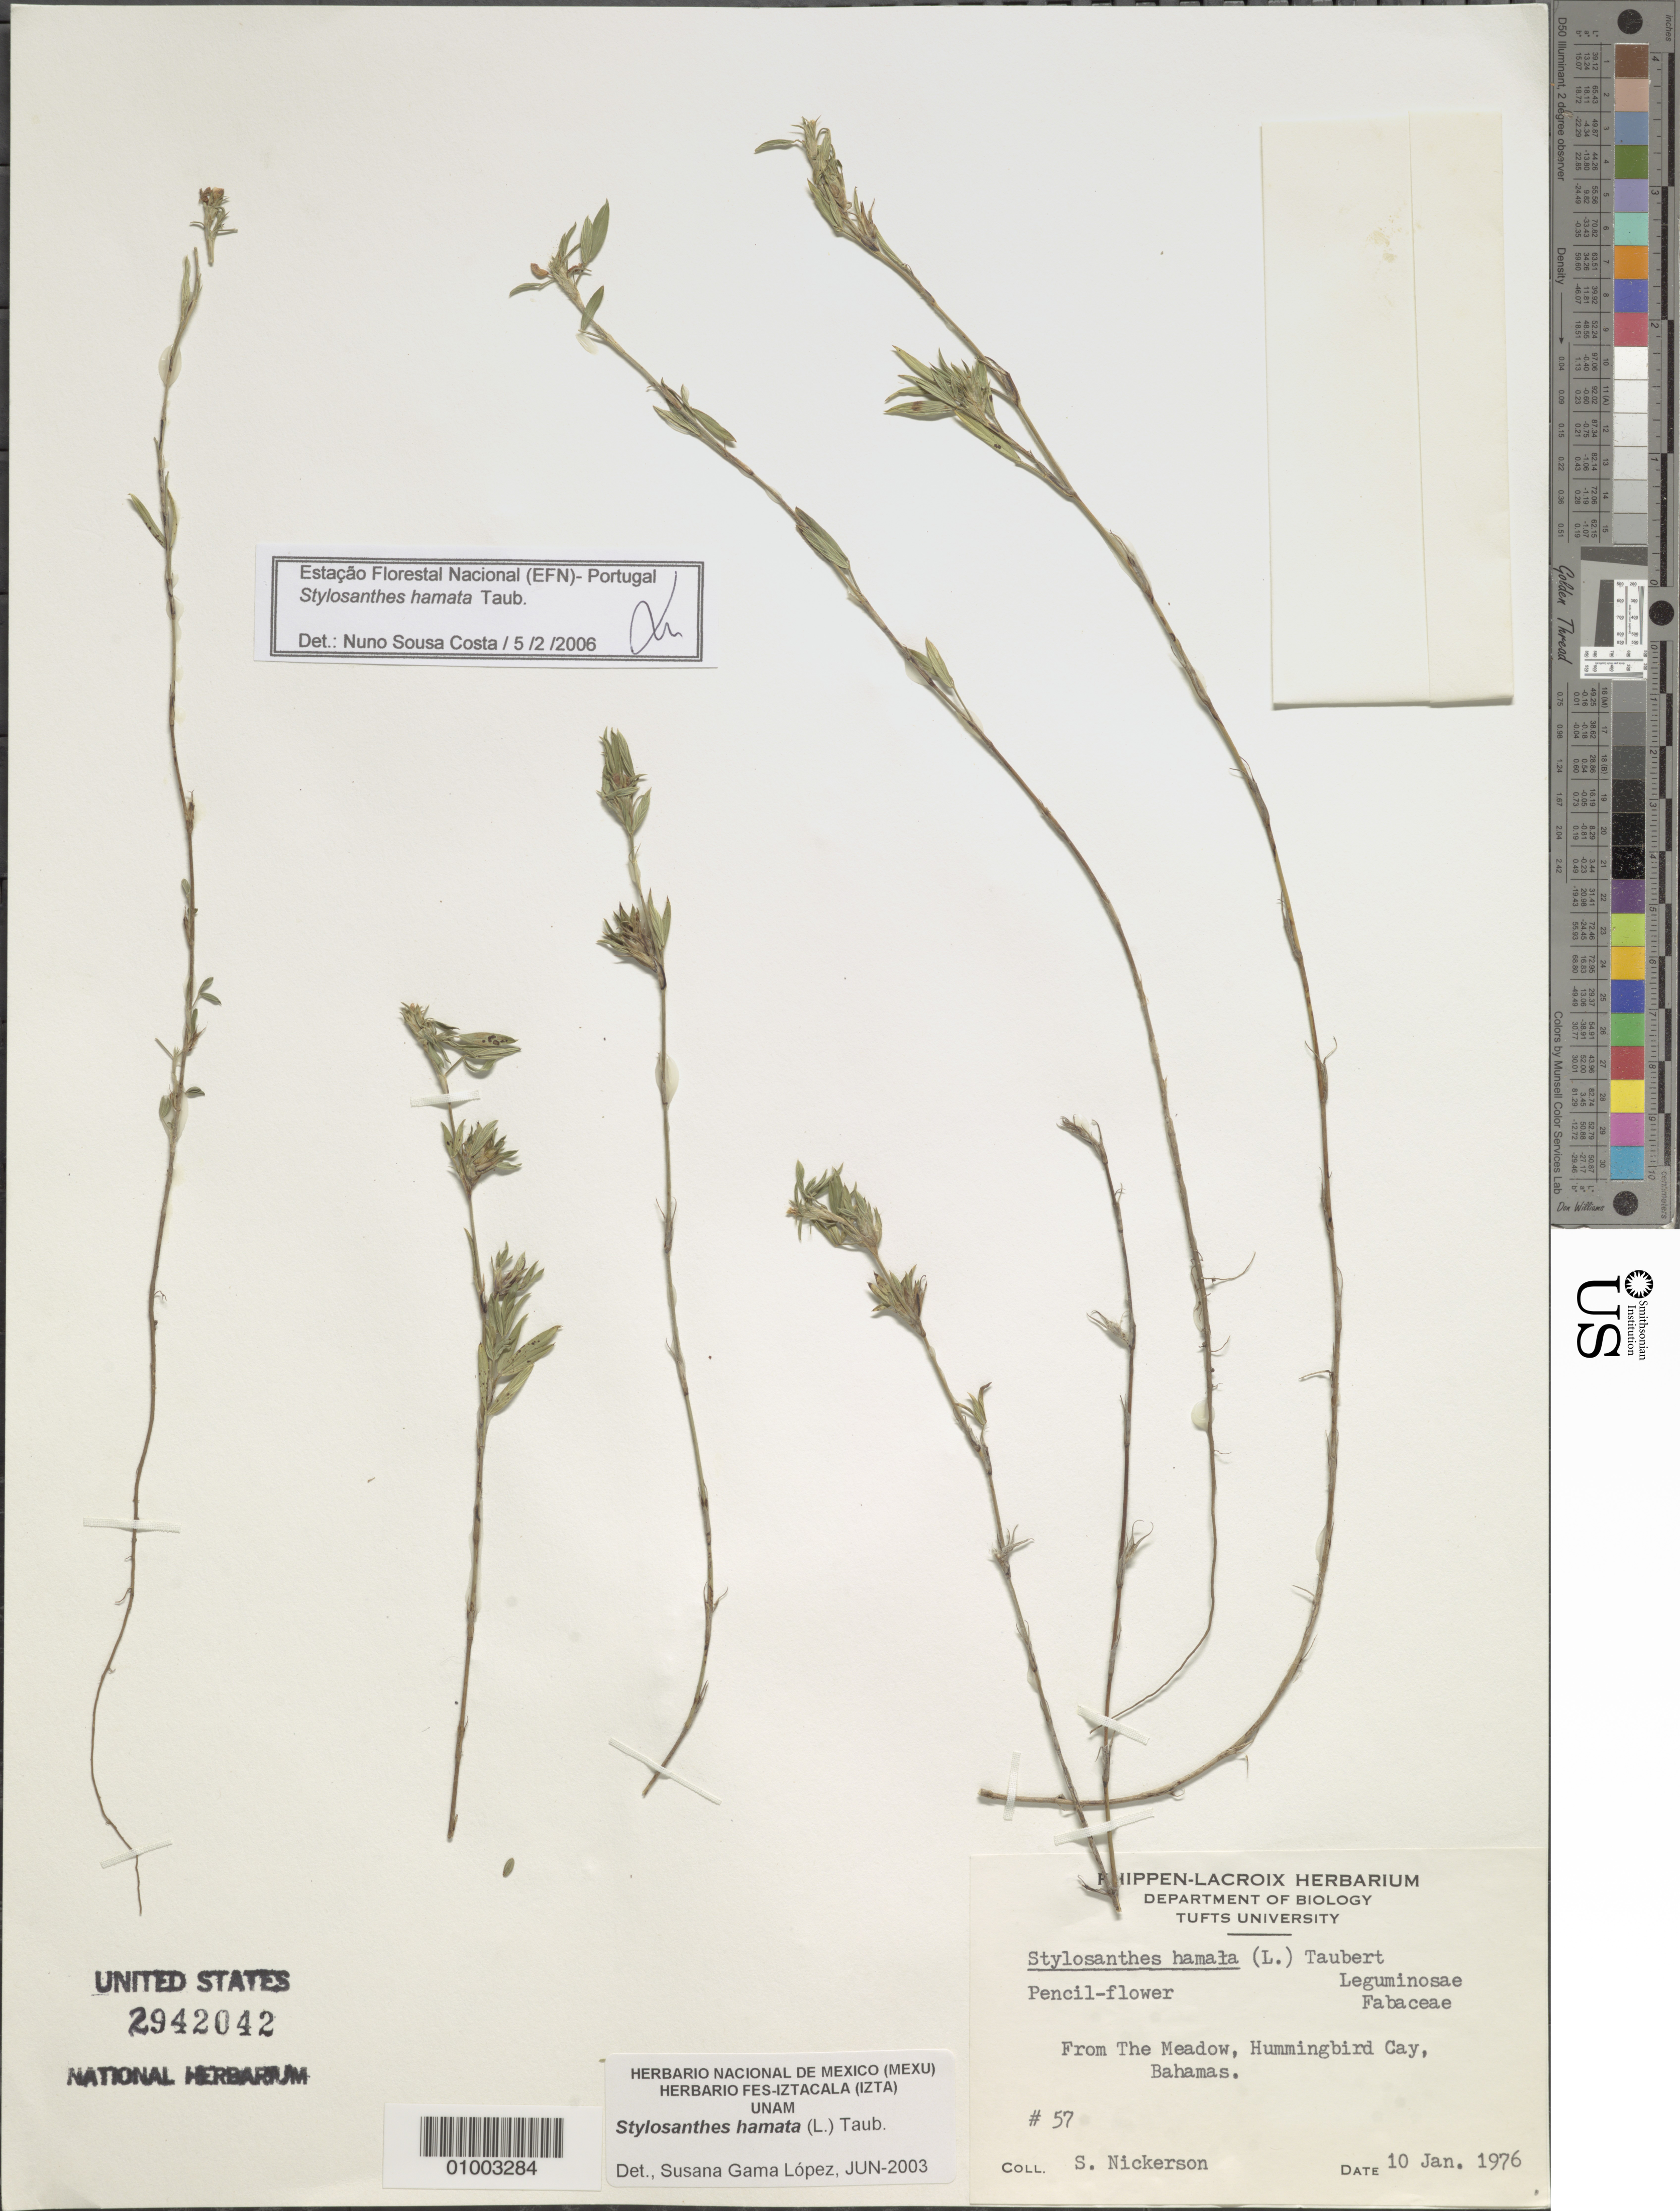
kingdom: Plantae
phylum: Tracheophyta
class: Magnoliopsida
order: Fabales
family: Fabaceae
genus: Stylosanthes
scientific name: Stylosanthes hamata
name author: (L.) Taub.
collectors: S. Nickerson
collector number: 57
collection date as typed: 10 Jan 1976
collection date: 1976-01-10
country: Bahamas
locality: The Meadow, Hummingbird Cay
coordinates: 0 N, 0 E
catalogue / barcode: US 2942042